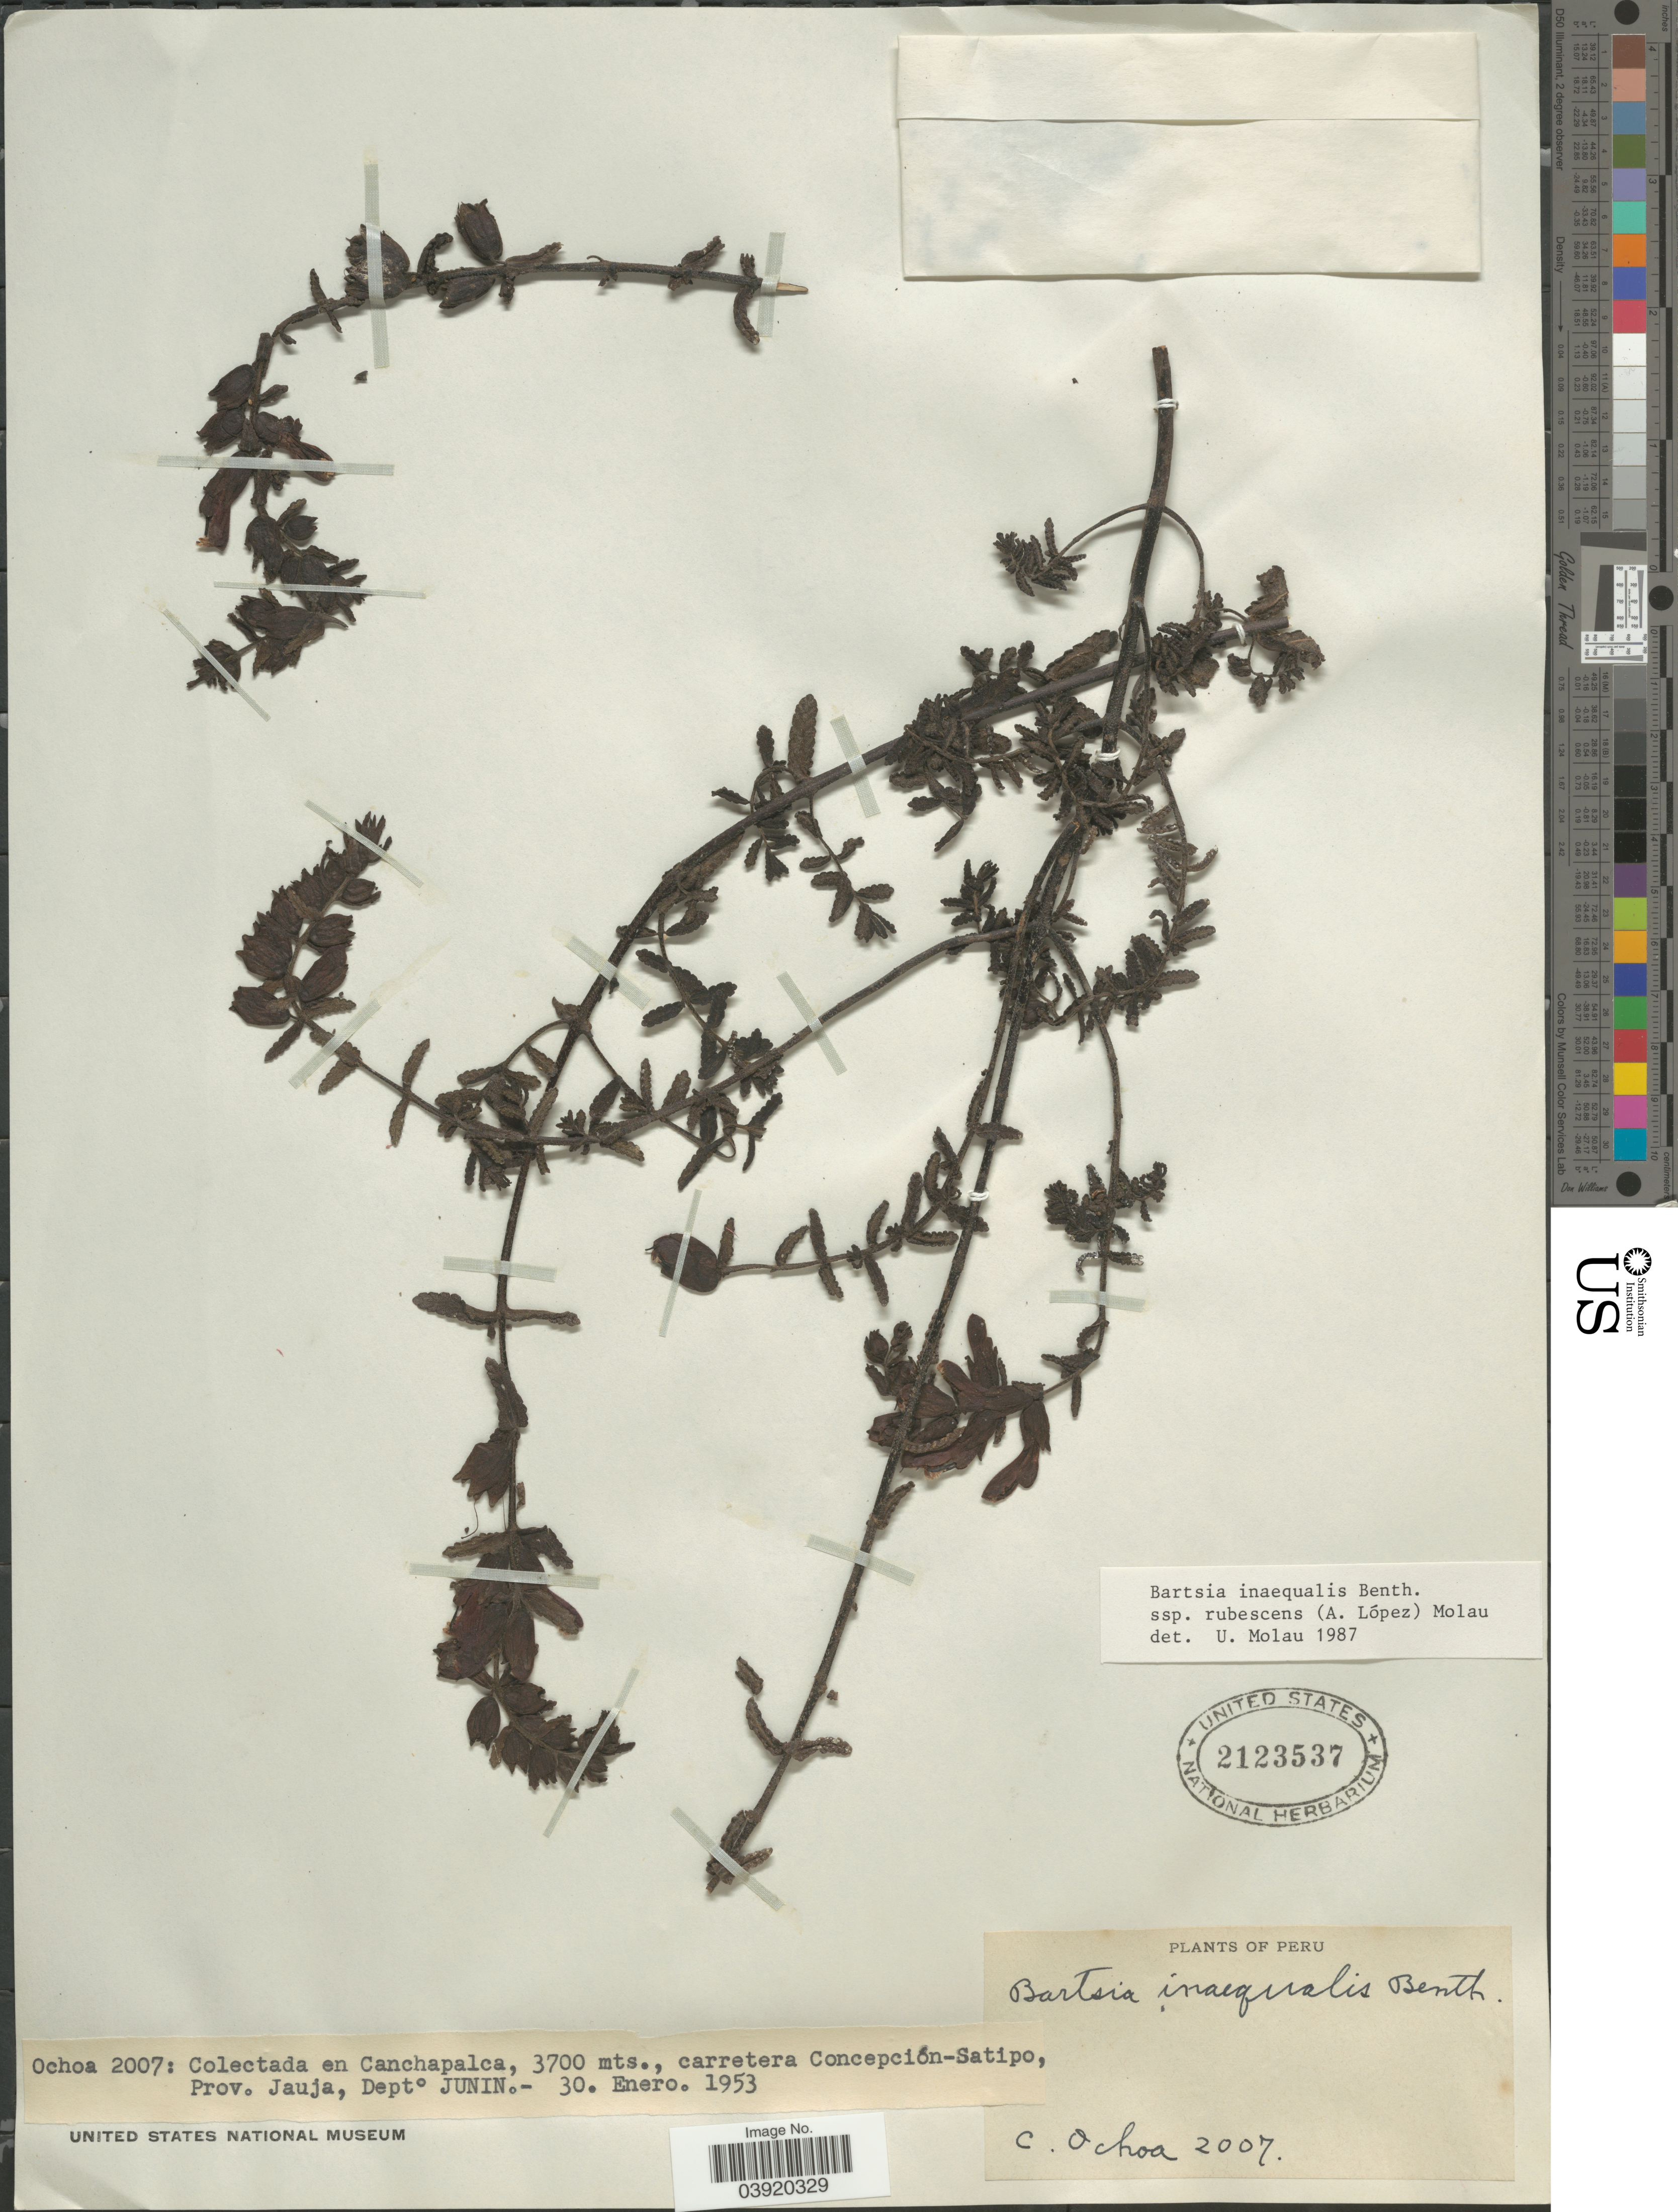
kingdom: Plantae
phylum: Tracheophyta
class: Magnoliopsida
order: Lamiales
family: Orobanchaceae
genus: Neobartsia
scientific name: Neobartsia inaequalis subsp. duripilis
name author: (Edwin) Uribe-Convers & Tank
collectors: C. Ochoa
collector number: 2007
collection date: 1953-01-30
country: Peru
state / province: Junín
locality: En Canchapalca, carretera Concepcion-Satipo, Prov. Jauja, Dept. Junin.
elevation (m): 3700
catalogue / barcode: US 2123537